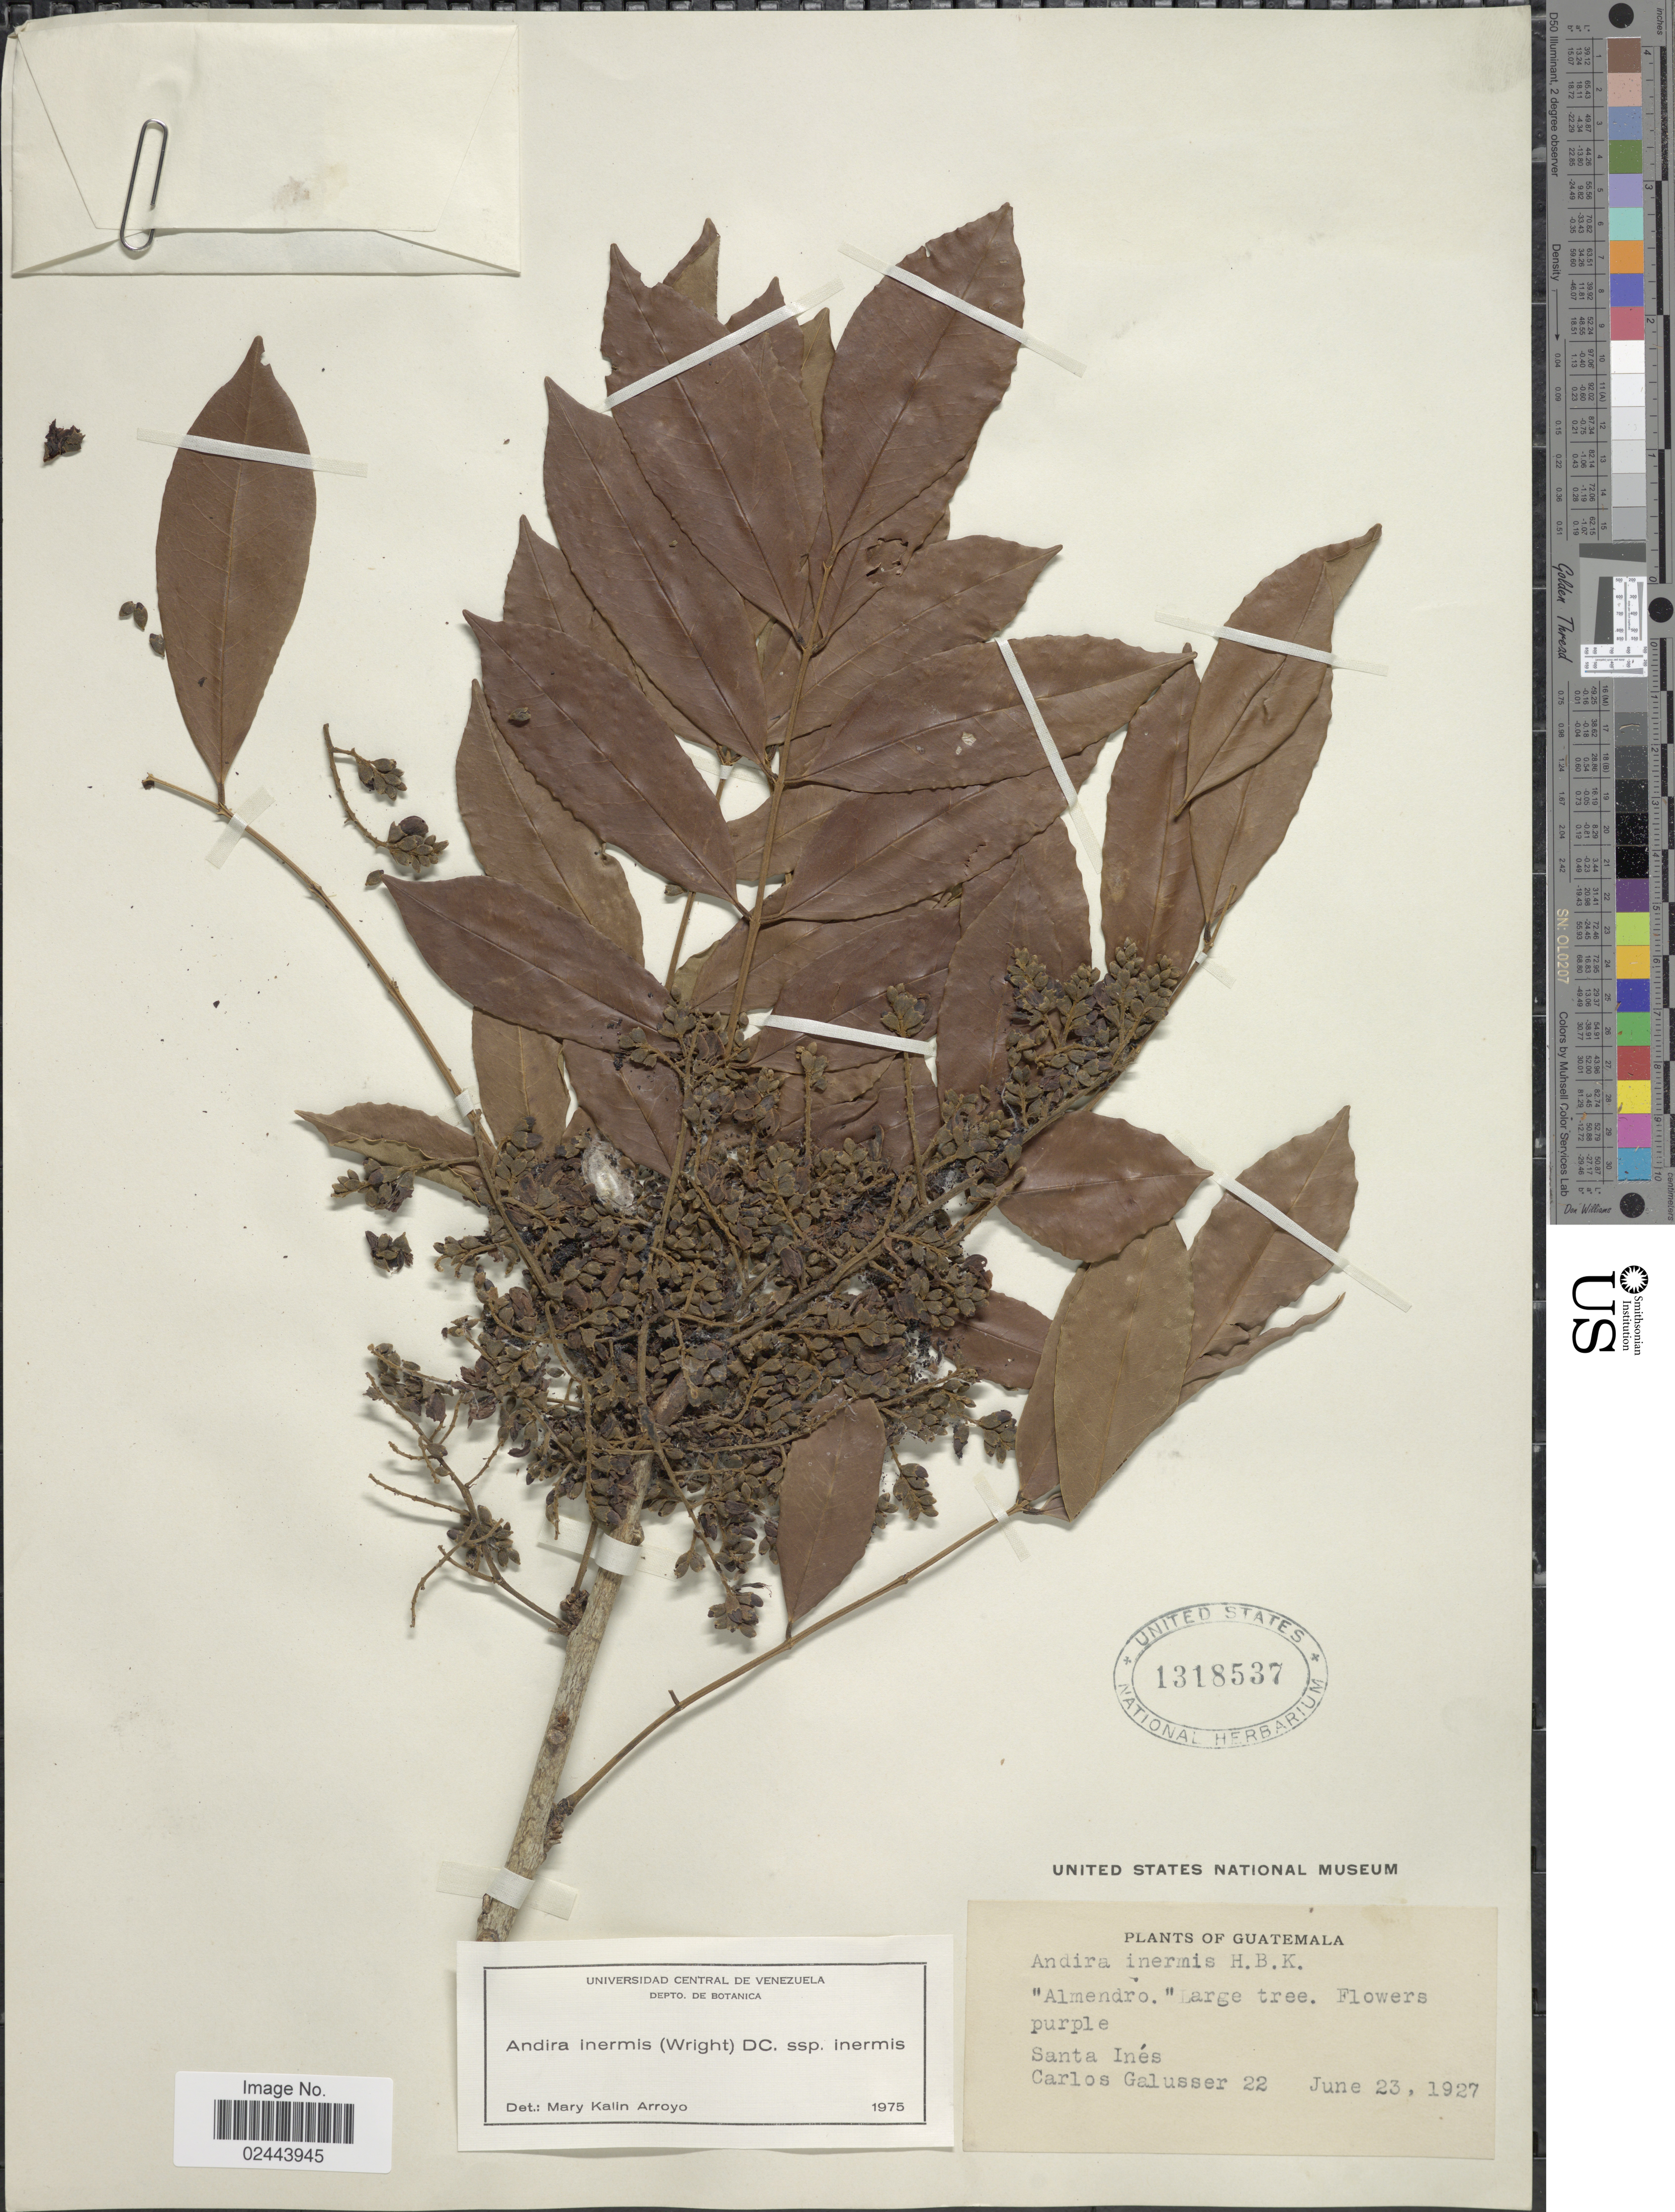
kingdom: Plantae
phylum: Tracheophyta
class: Magnoliopsida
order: Fabales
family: Fabaceae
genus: Andira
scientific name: Andira inermis subsp. inermis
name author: (W. Wright) Kunth ex DC.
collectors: C. Galusser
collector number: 22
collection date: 1927-06-23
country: Guatemala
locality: Santa Inés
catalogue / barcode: US 1318537